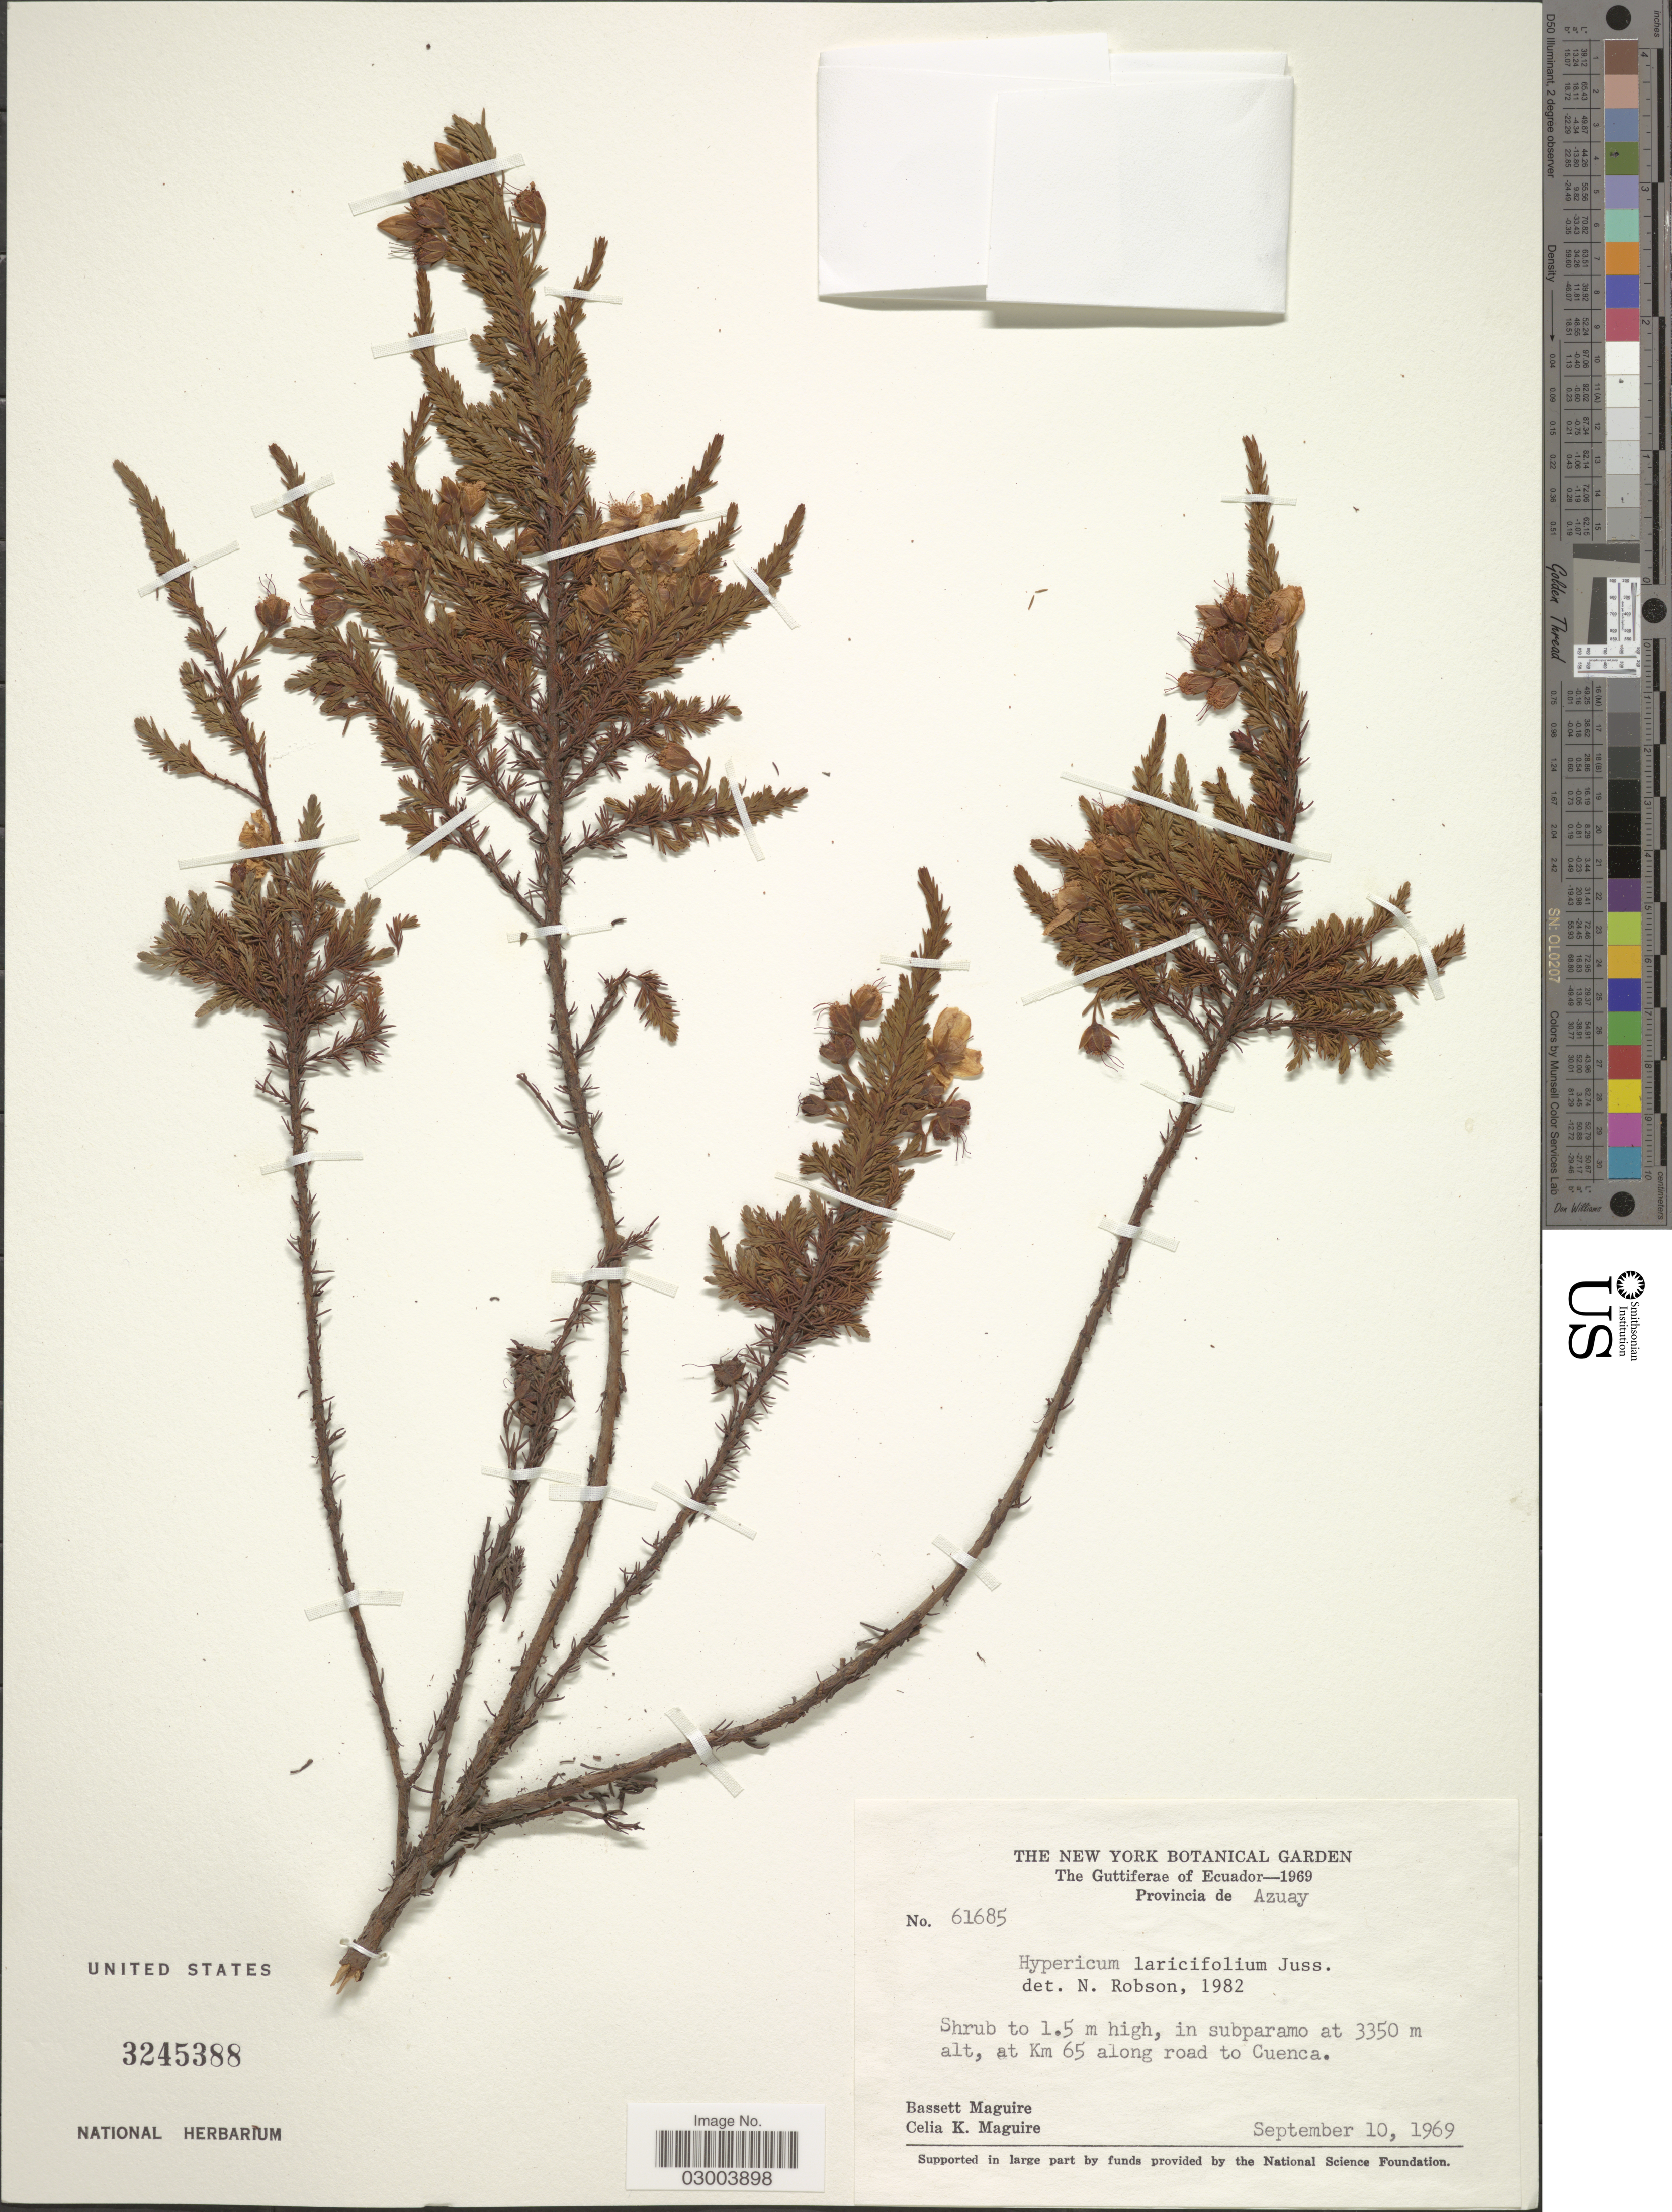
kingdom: Plantae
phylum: Tracheophyta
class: Magnoliopsida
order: Malpighiales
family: Hypericaceae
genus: Hypericum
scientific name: Hypericum laricifolium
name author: Juss.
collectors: B. Maguire & C. K. Maguire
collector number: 61685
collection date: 1969-09-10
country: Ecuador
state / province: Azuay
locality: The Guttiferae of Ecuador, at Km 65 along road to Cuenca.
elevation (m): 3350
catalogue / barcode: US 3245388